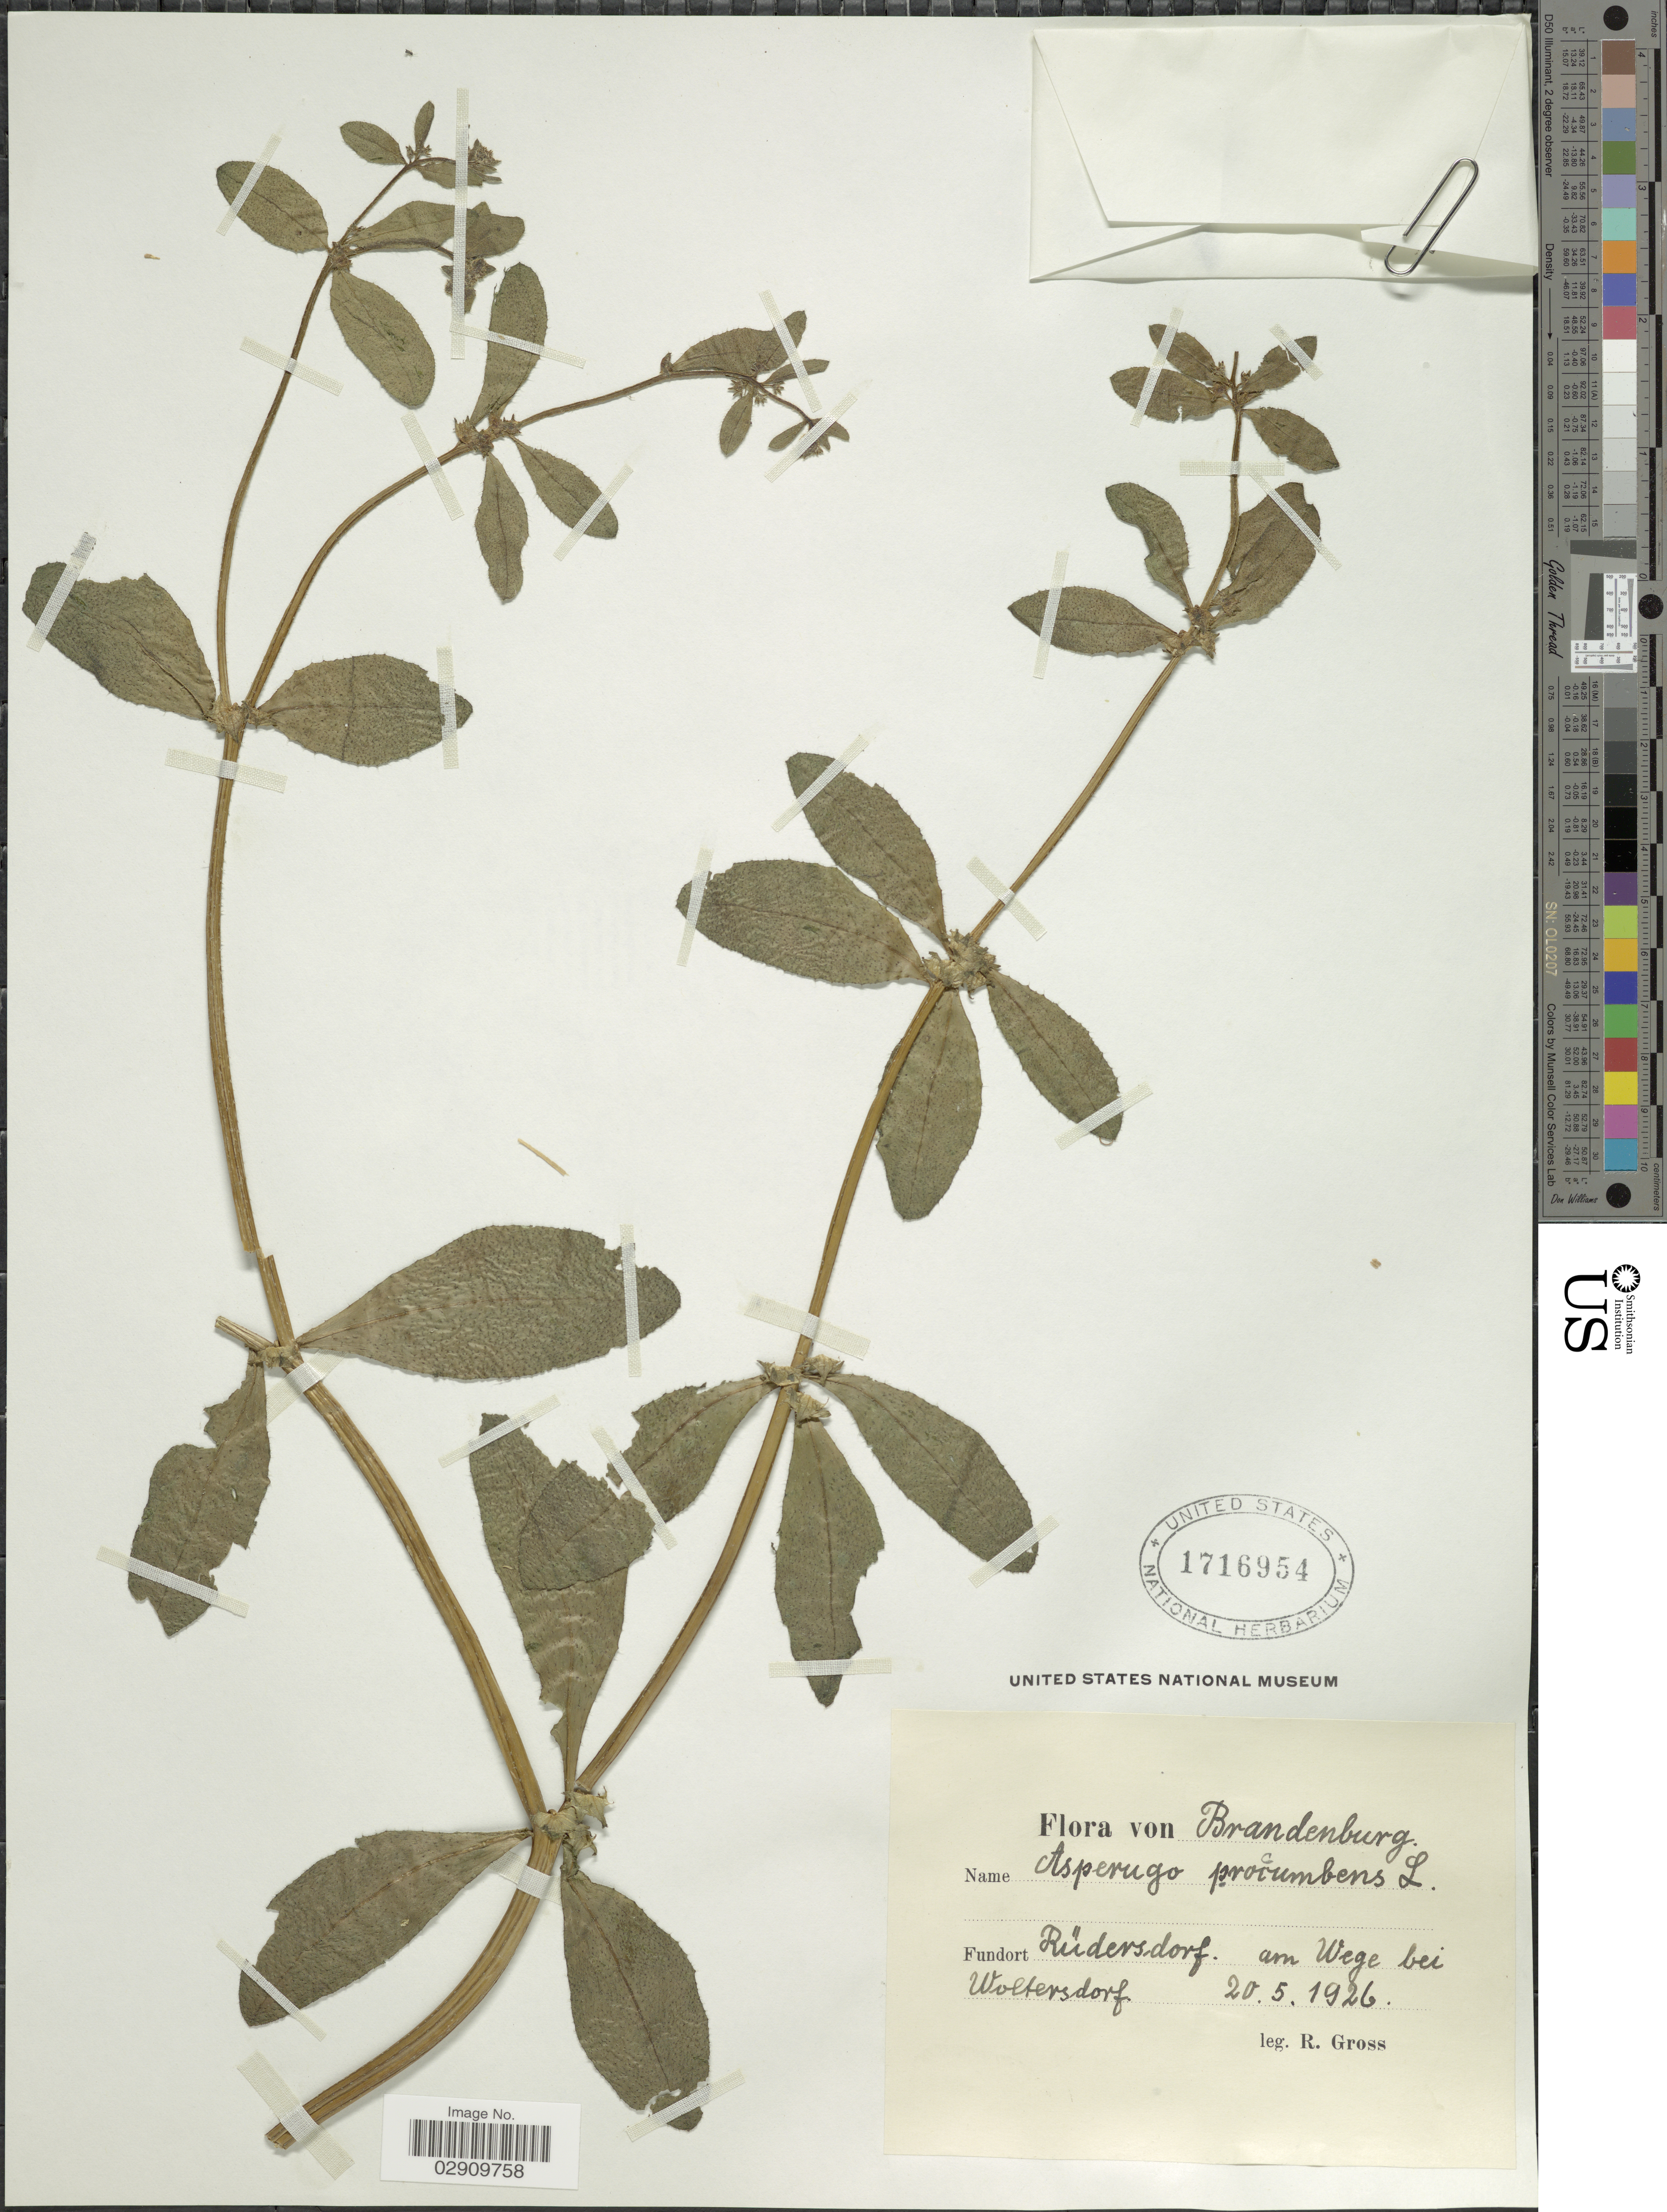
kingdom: Plantae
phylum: Tracheophyta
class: Magnoliopsida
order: Boraginales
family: Boraginaceae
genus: Asperugo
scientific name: Asperugo procumbens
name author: L.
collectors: R. Gross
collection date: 1926-05-20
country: Germany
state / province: Brandenburg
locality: Fundort Rüdersdorf. am Wege bei Woltersdorf.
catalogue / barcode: US 1716954